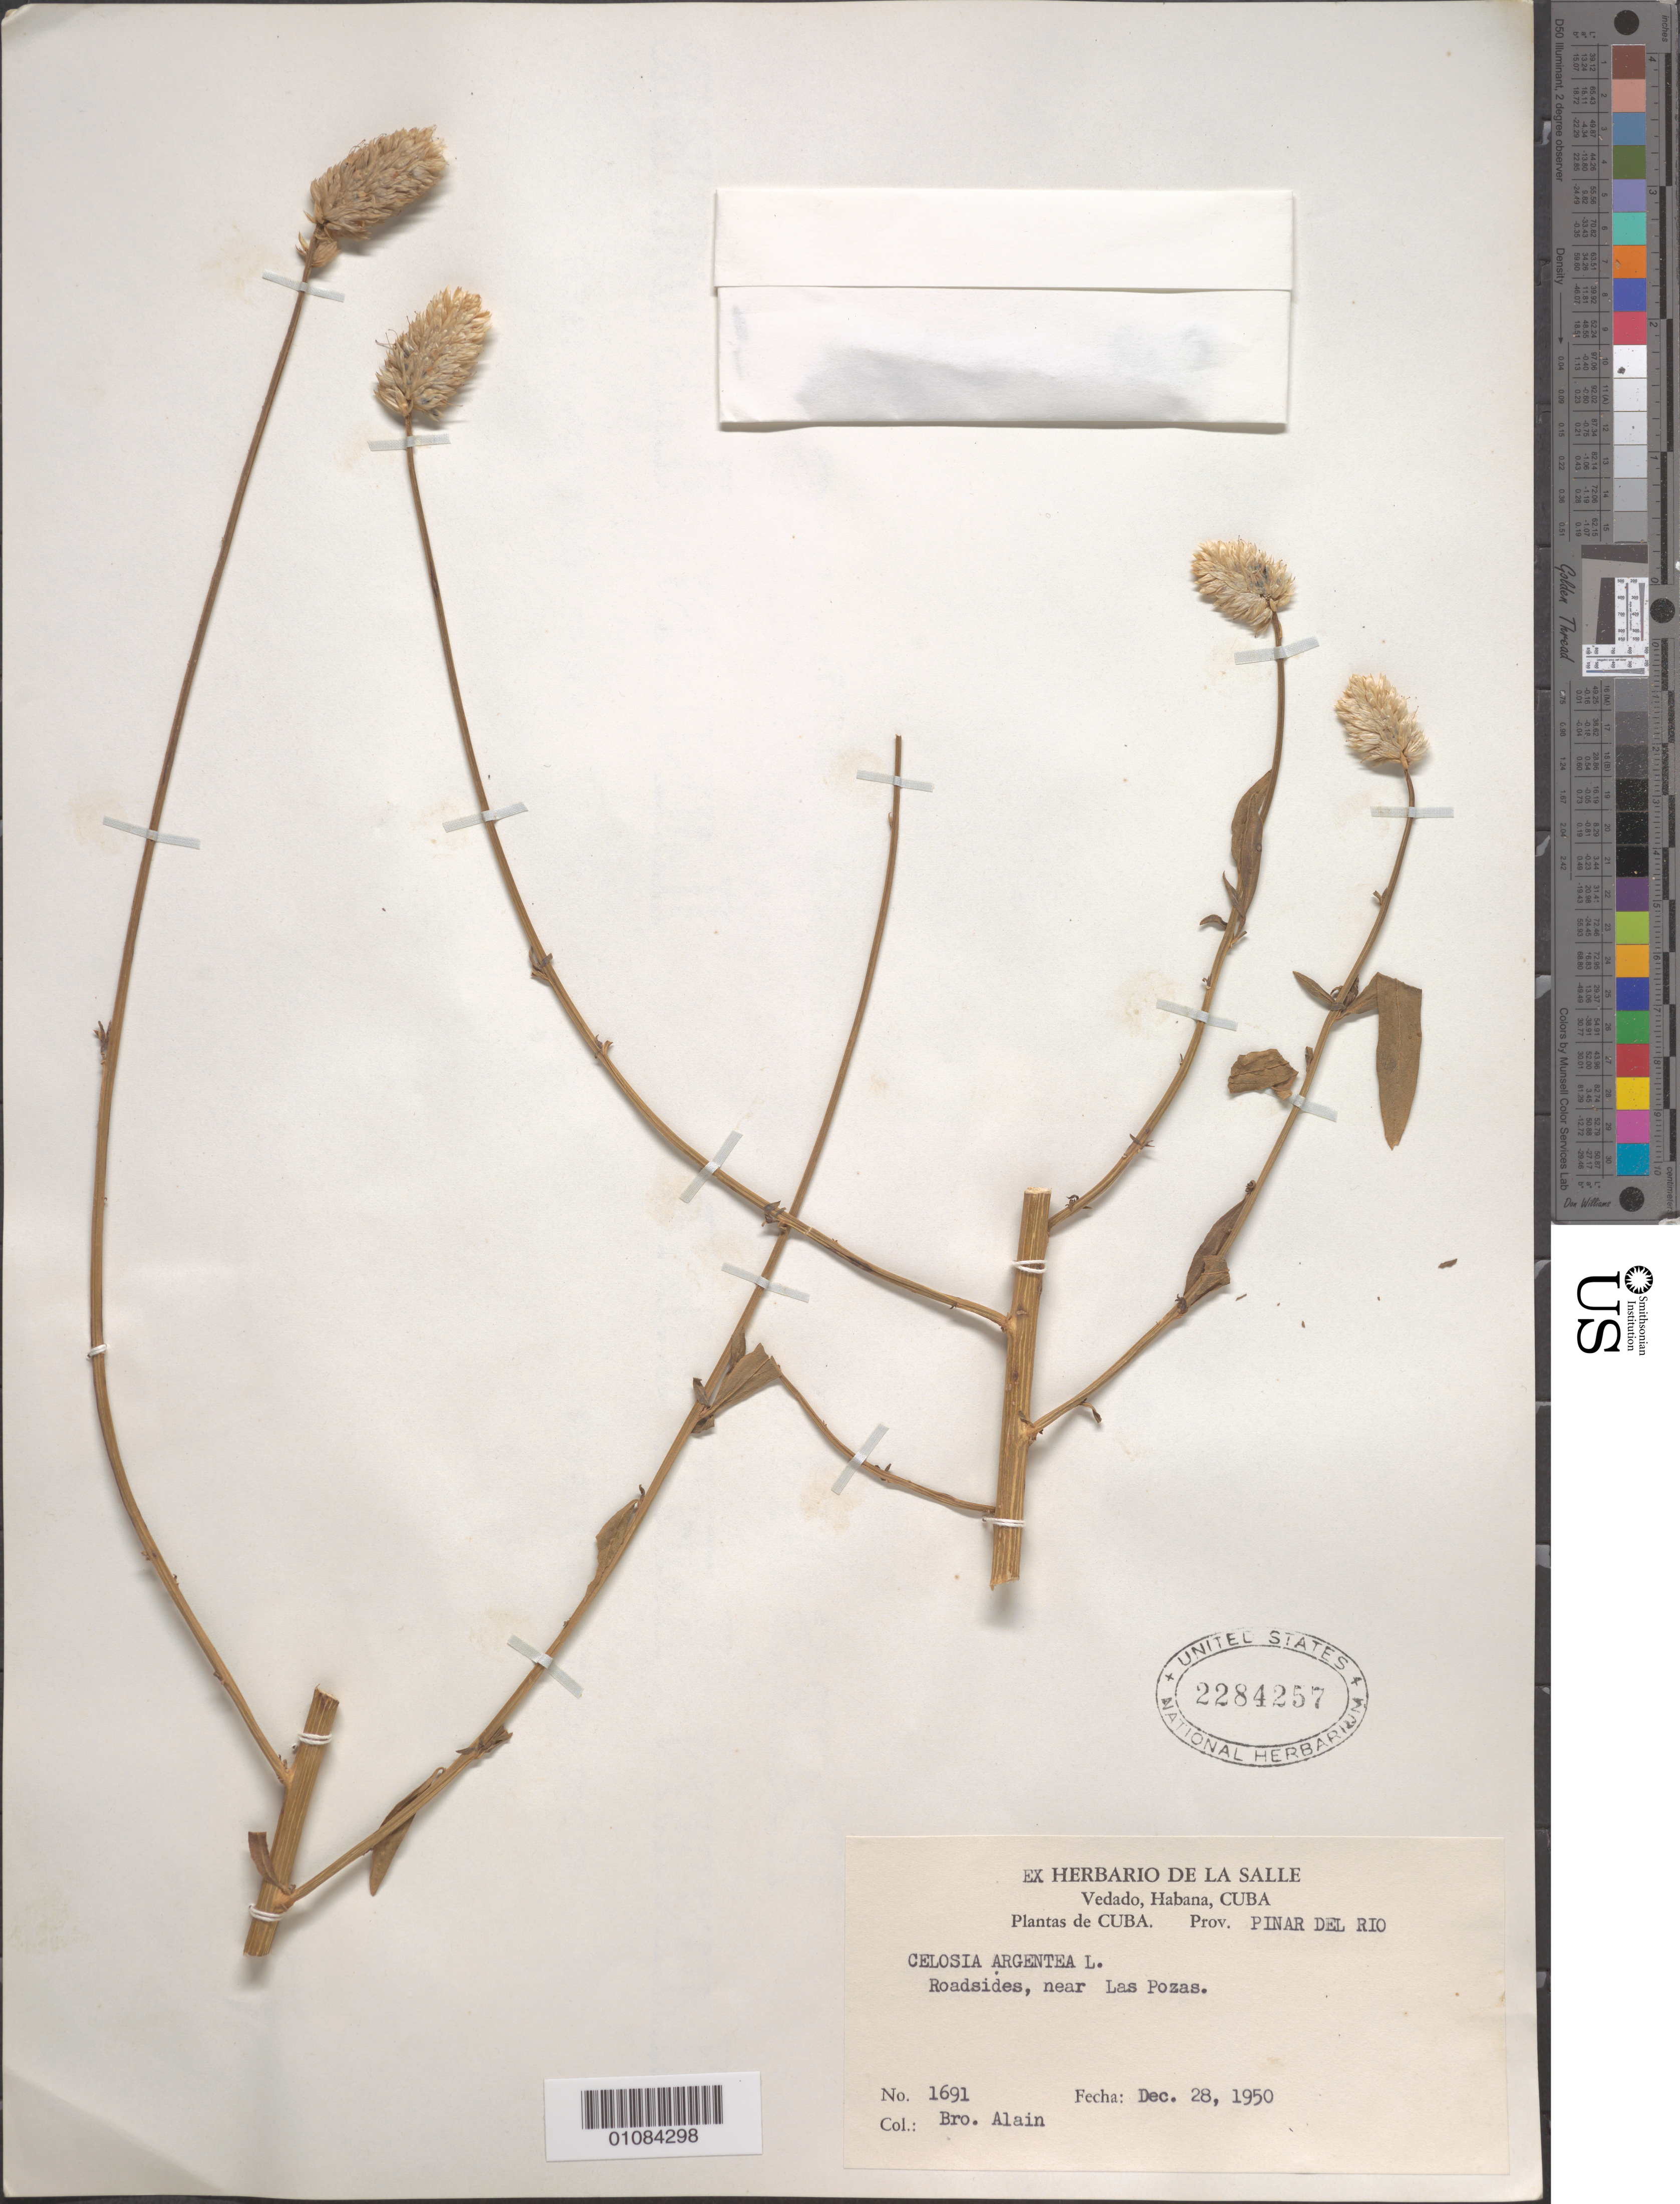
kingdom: Plantae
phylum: Tracheophyta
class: Magnoliopsida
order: Caryophyllales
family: Amaranthaceae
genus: Celosia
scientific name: Celosia argentea var. argentea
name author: L.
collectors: A. H. Liogier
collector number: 1691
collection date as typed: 28 Dec 1950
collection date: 1950-12-28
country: Cuba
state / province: Pinar del Rio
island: Cuba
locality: Near Las Pozas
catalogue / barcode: US 2284257